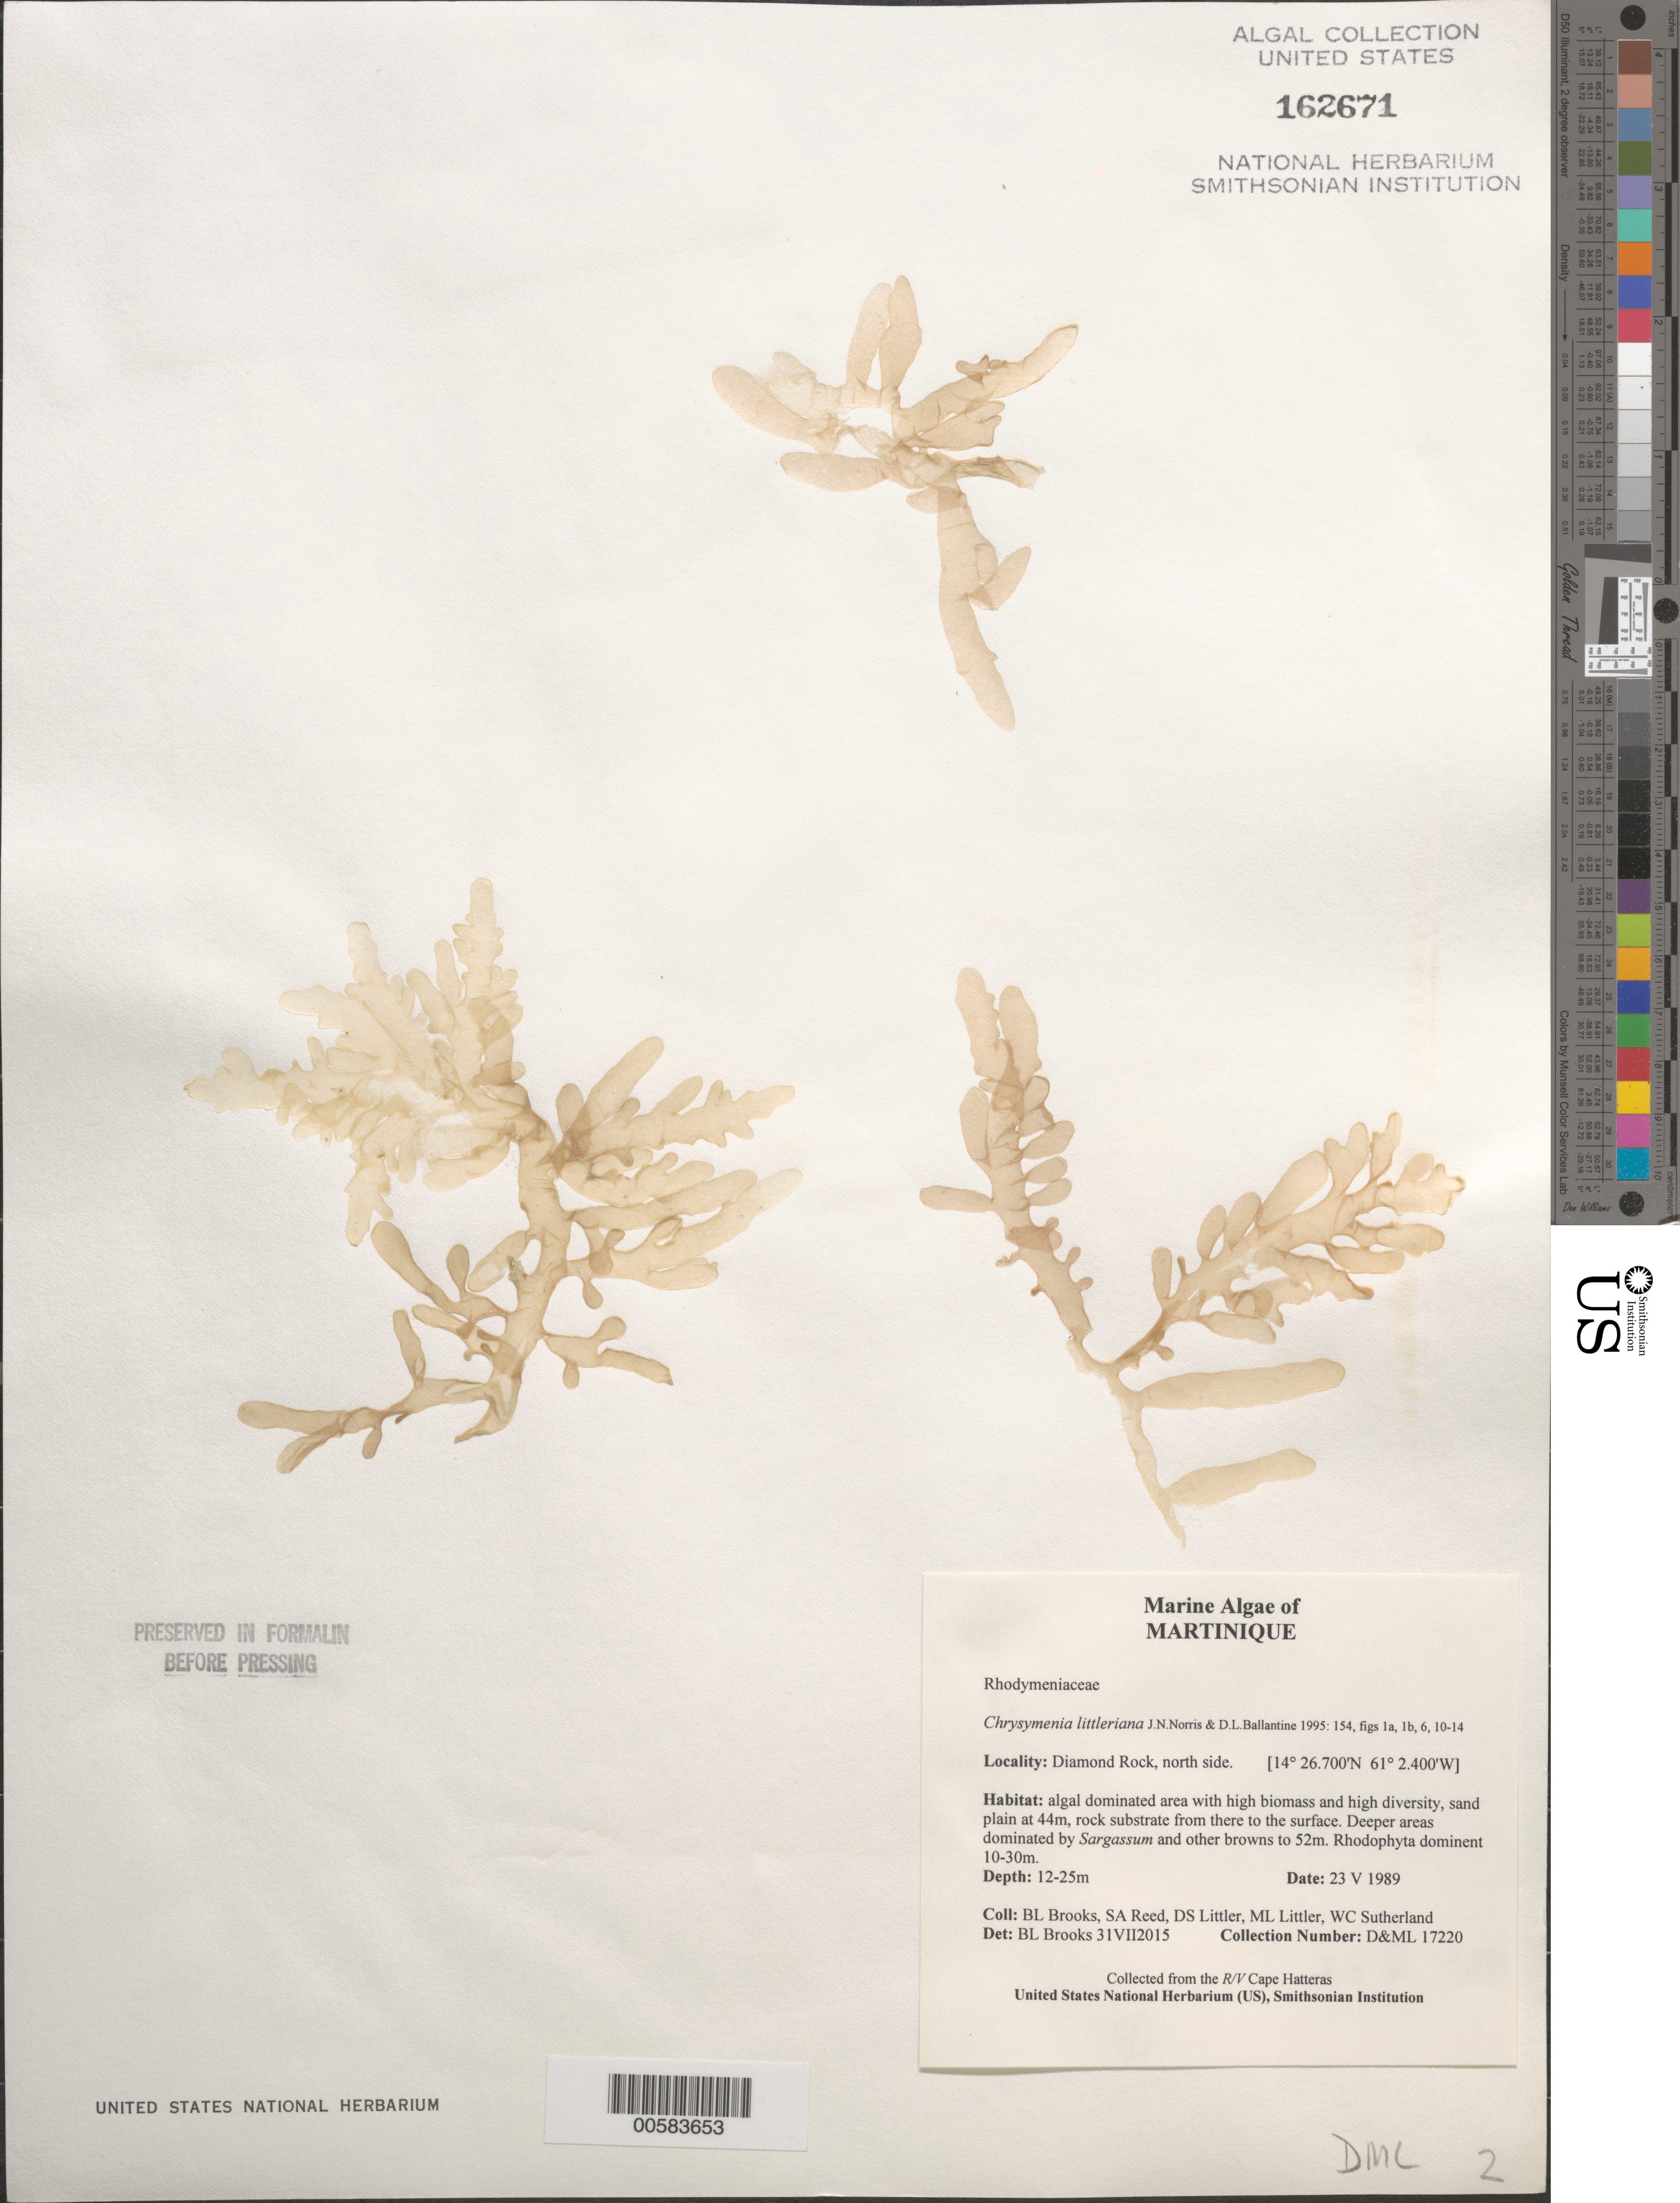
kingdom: Plantae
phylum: Rhodophyta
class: Florideophyceae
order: Rhodymeniales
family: Rhodymeniaceae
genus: Chrysymenia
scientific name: Chrysymenia littleriana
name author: J.N. Norris & D.L. Ballant.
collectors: B. Brooks, S. Reed, D. S. Littler, M. Littler & W. Sutherland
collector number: D&ML17220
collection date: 1989-05-23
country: Martinique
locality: Diamond Rock, north side.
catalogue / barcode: US 162671